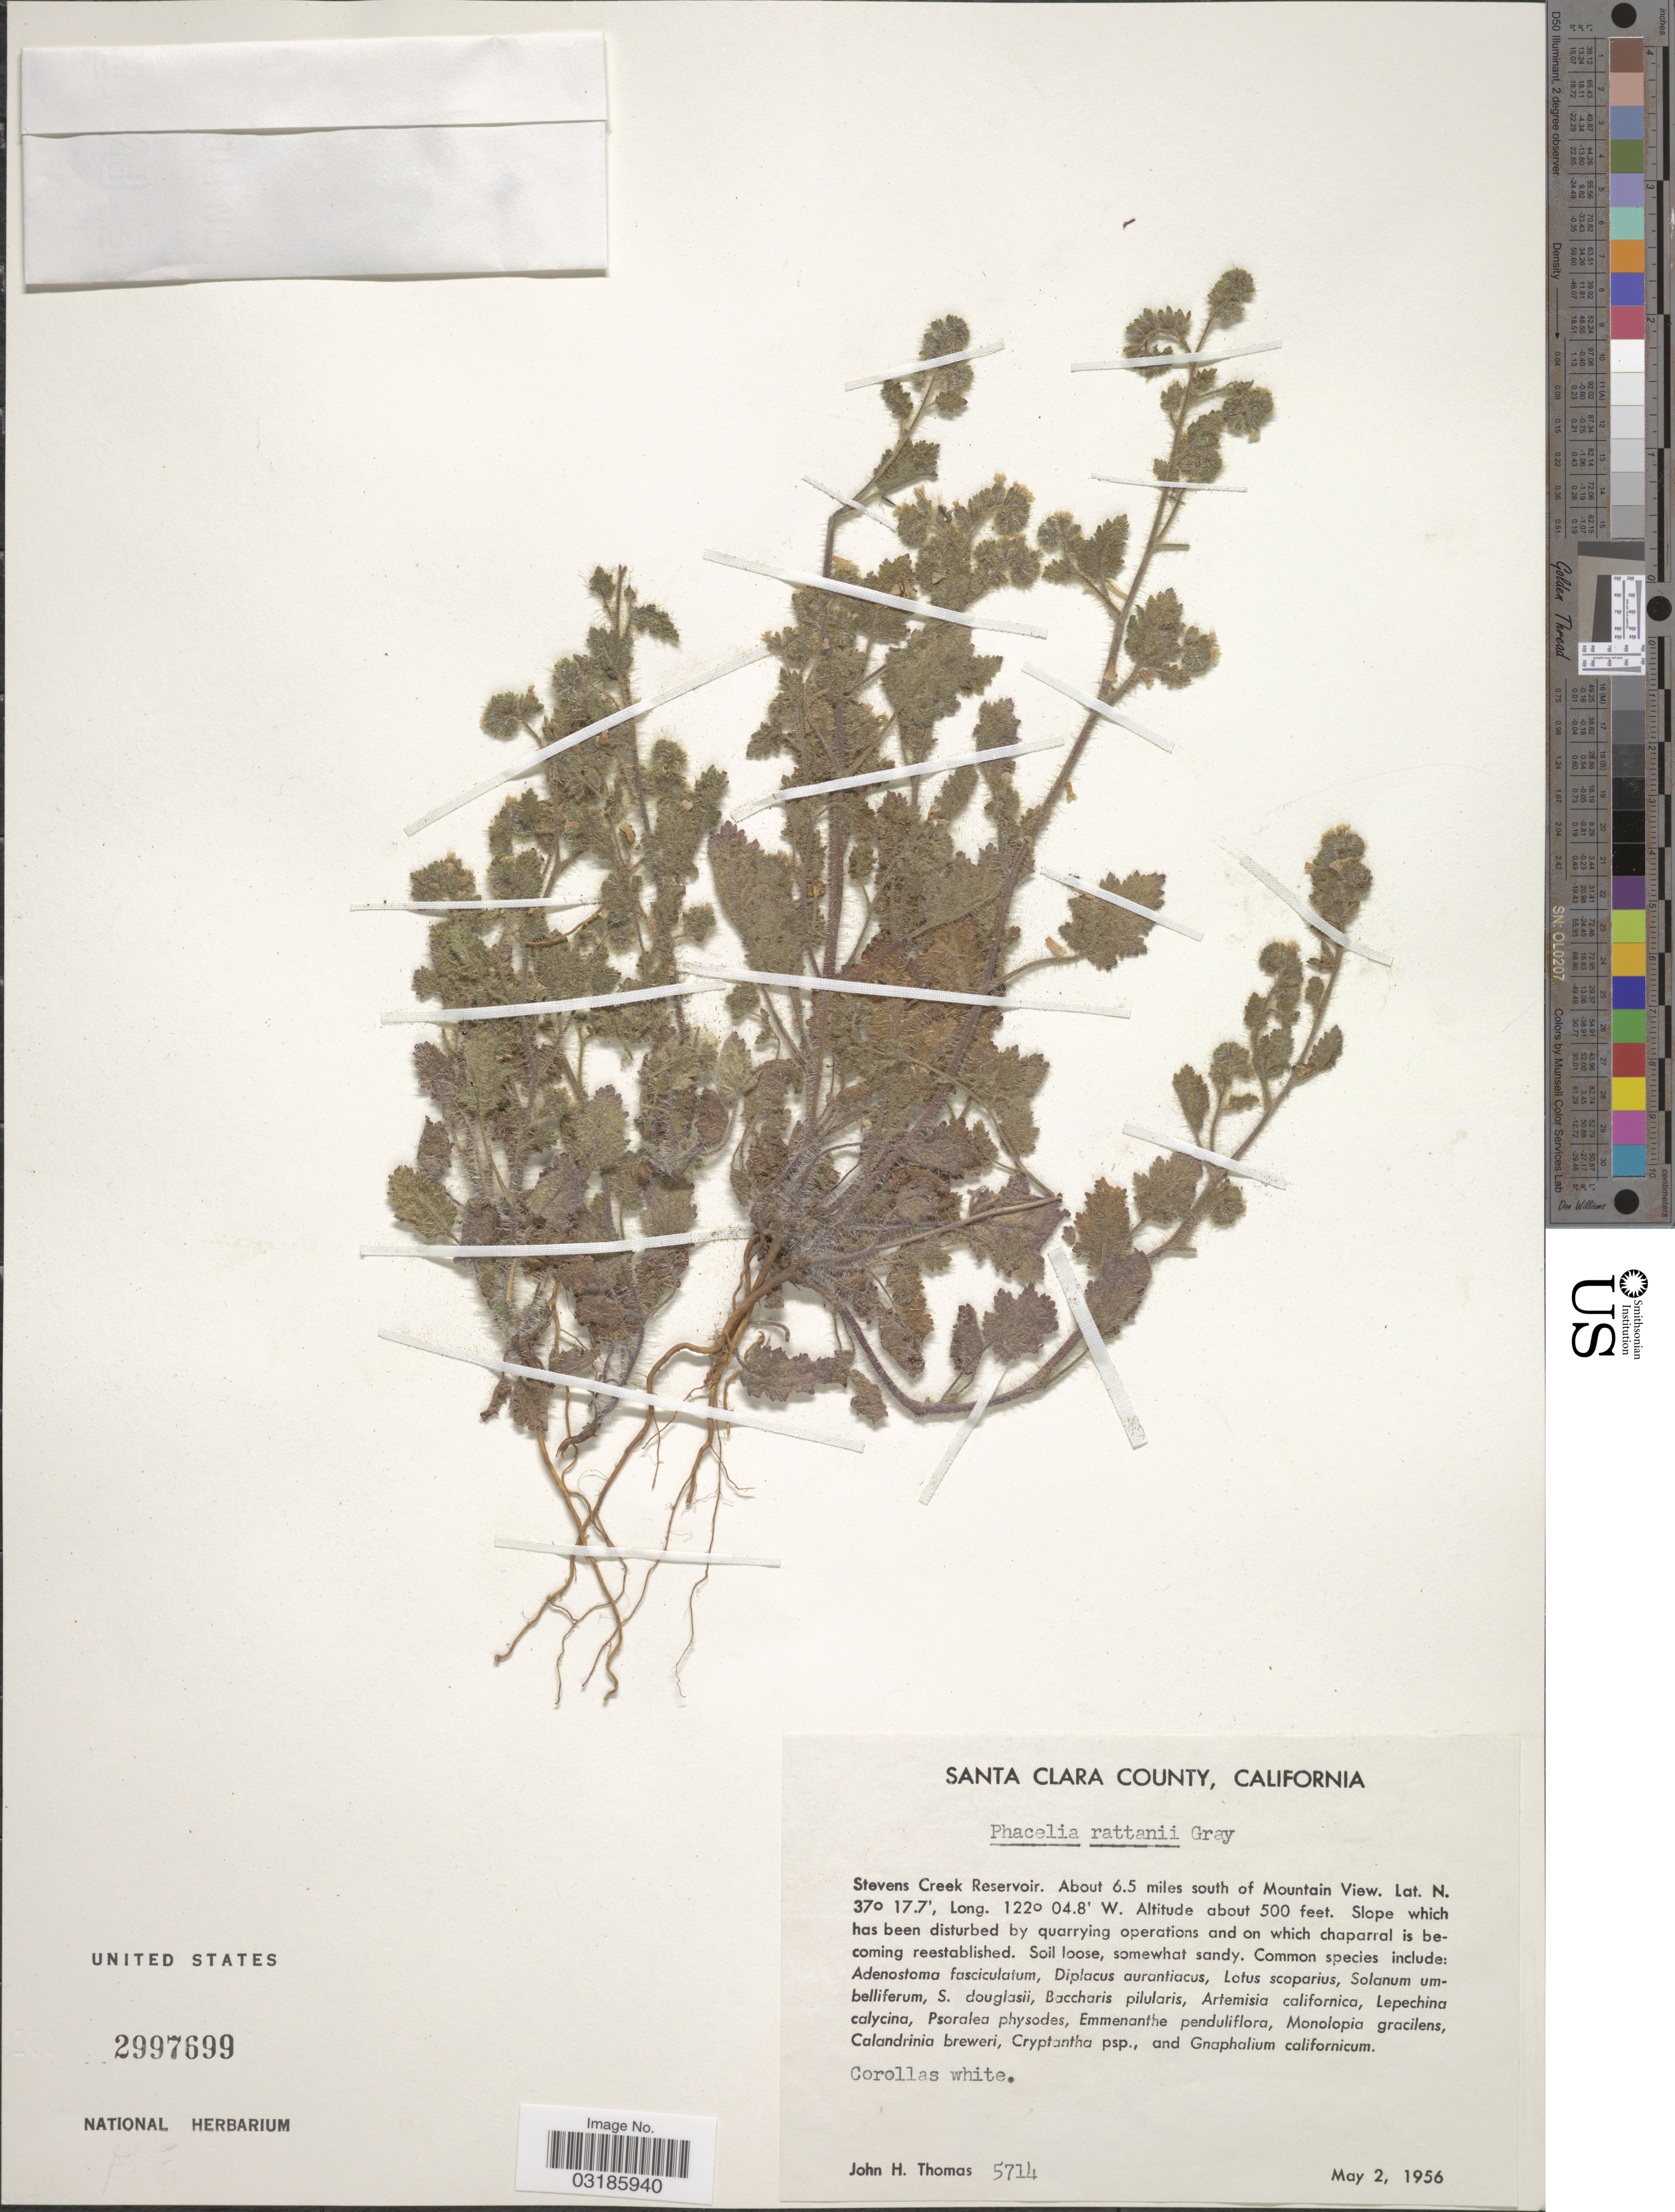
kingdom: Plantae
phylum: Tracheophyta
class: Magnoliopsida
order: Boraginales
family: Hydrophyllaceae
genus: Phacelia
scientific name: Phacelia rattanii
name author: A. Gray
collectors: J. H. Thomas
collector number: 5714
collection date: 1956-05-02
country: United States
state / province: California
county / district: Santa Clara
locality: Santa Clara County. Stevens Creek Reservoir. About 6.5 miles south of Mountain View.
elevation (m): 152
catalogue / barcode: US 2997699